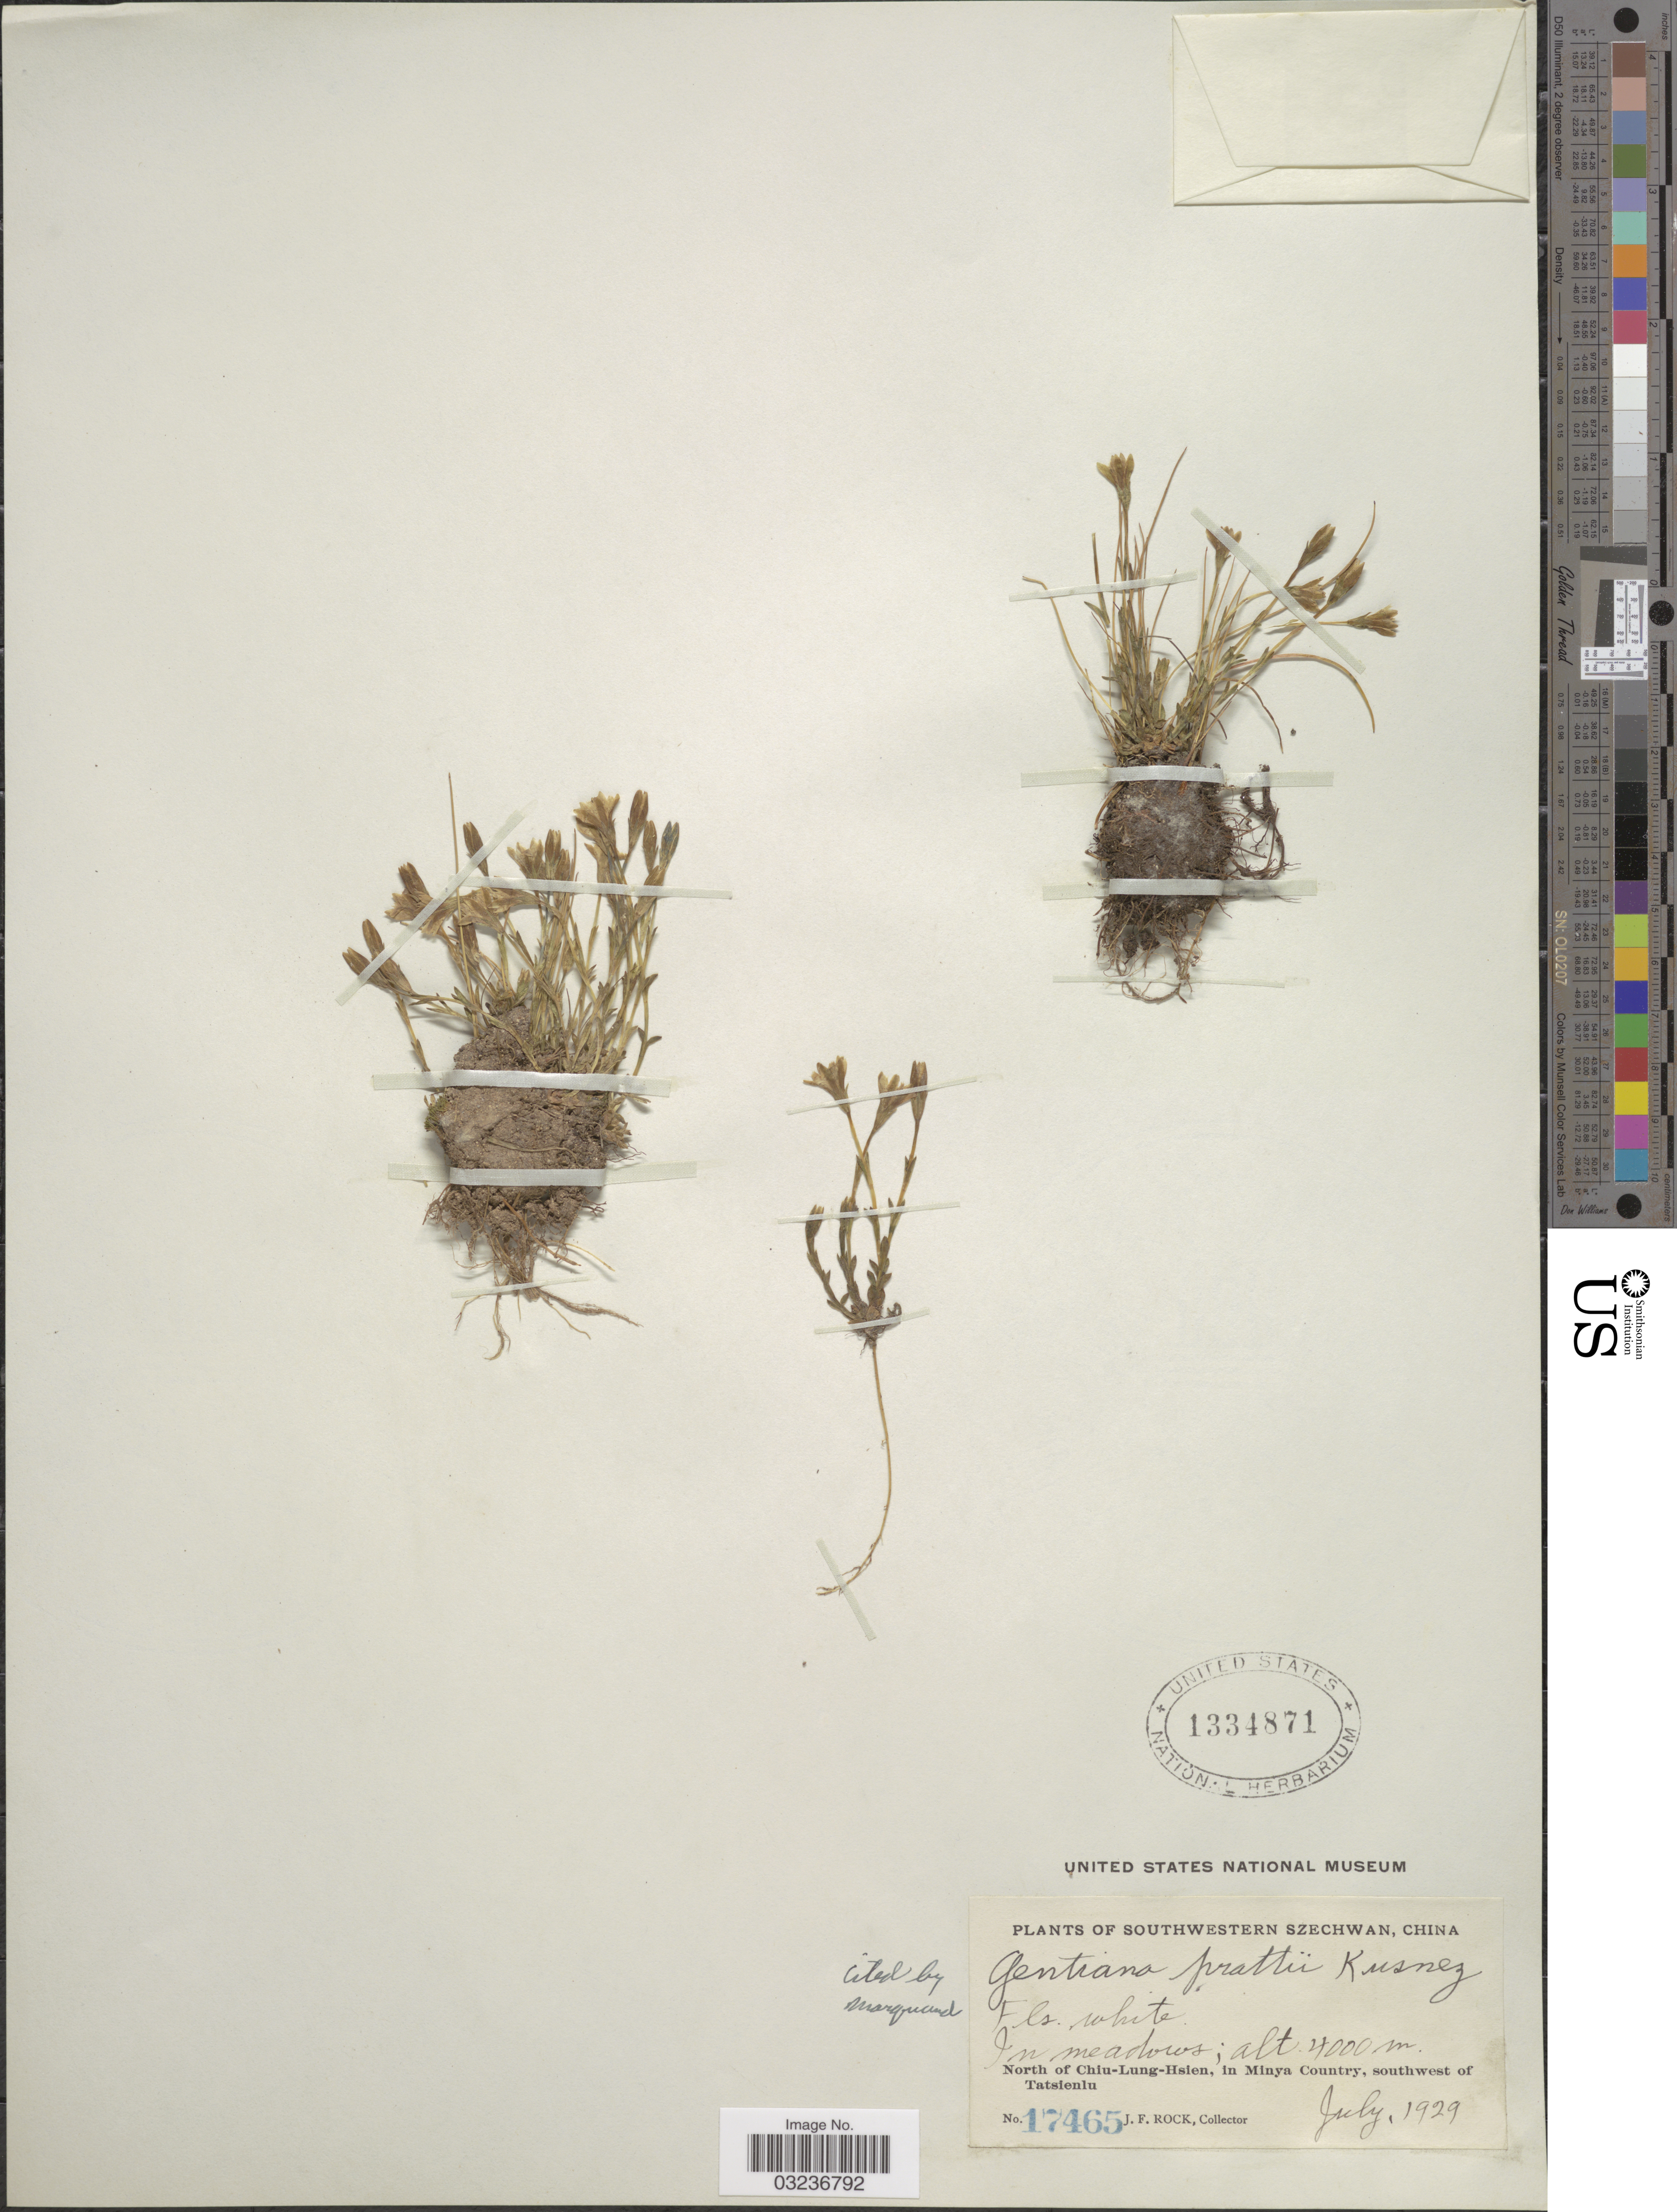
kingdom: Plantae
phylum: Tracheophyta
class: Magnoliopsida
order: Gentianales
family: Gentianaceae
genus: Gentiana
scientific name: Gentiana prattii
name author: Kusn.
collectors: J. Rock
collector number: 17465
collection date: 1929-07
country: China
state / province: Sichuan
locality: Southwestern Szechwan, China, North of Chiu-Lung Hsien, in Minya Country, southwest of Tatsienlu.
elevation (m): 4000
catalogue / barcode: US 1334871